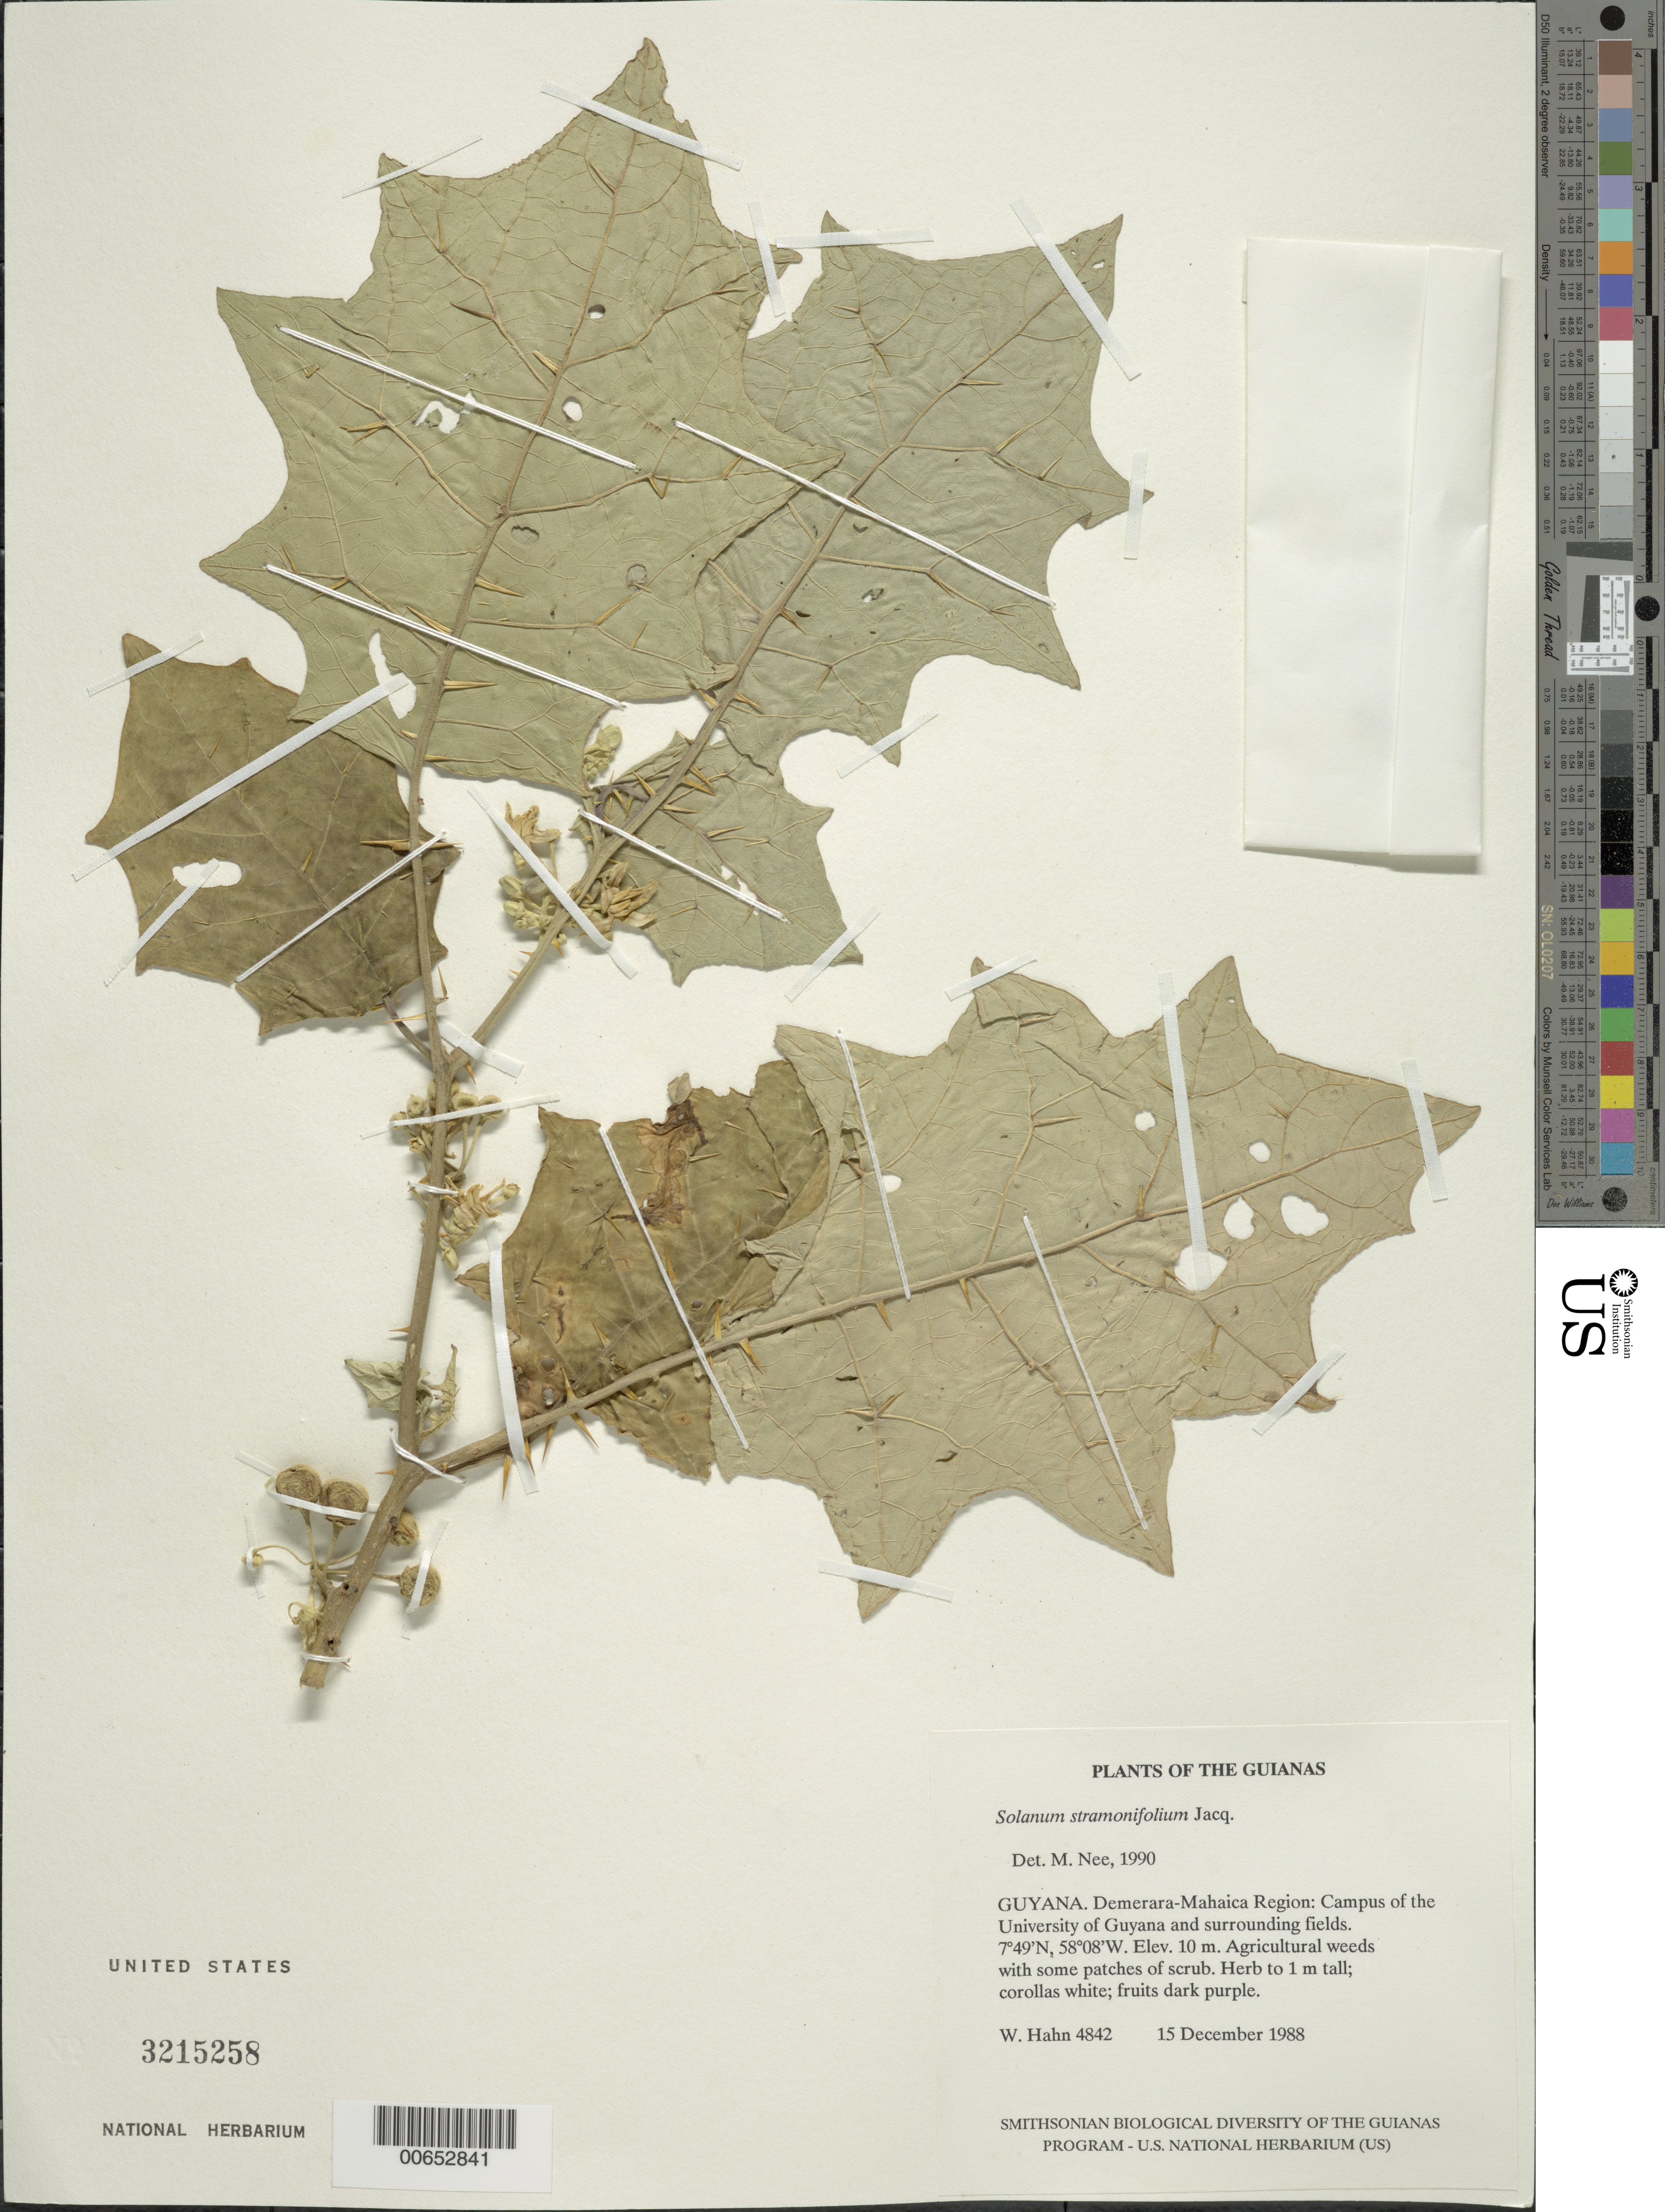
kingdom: Plantae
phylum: Tracheophyta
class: Magnoliopsida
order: Solanales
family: Solanaceae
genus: Solanum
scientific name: Solanum stramoniifolium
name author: Jacq.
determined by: Nee, Michael H.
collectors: W. Hahn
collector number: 4842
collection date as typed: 12 Dec 1988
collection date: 1988-12-12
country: Guyana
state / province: Demerara-Mahaica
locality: Campus of the University of Guyana and surrounding fields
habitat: Agricultural weeds with some patches of scrub.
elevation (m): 10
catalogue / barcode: US 3215258